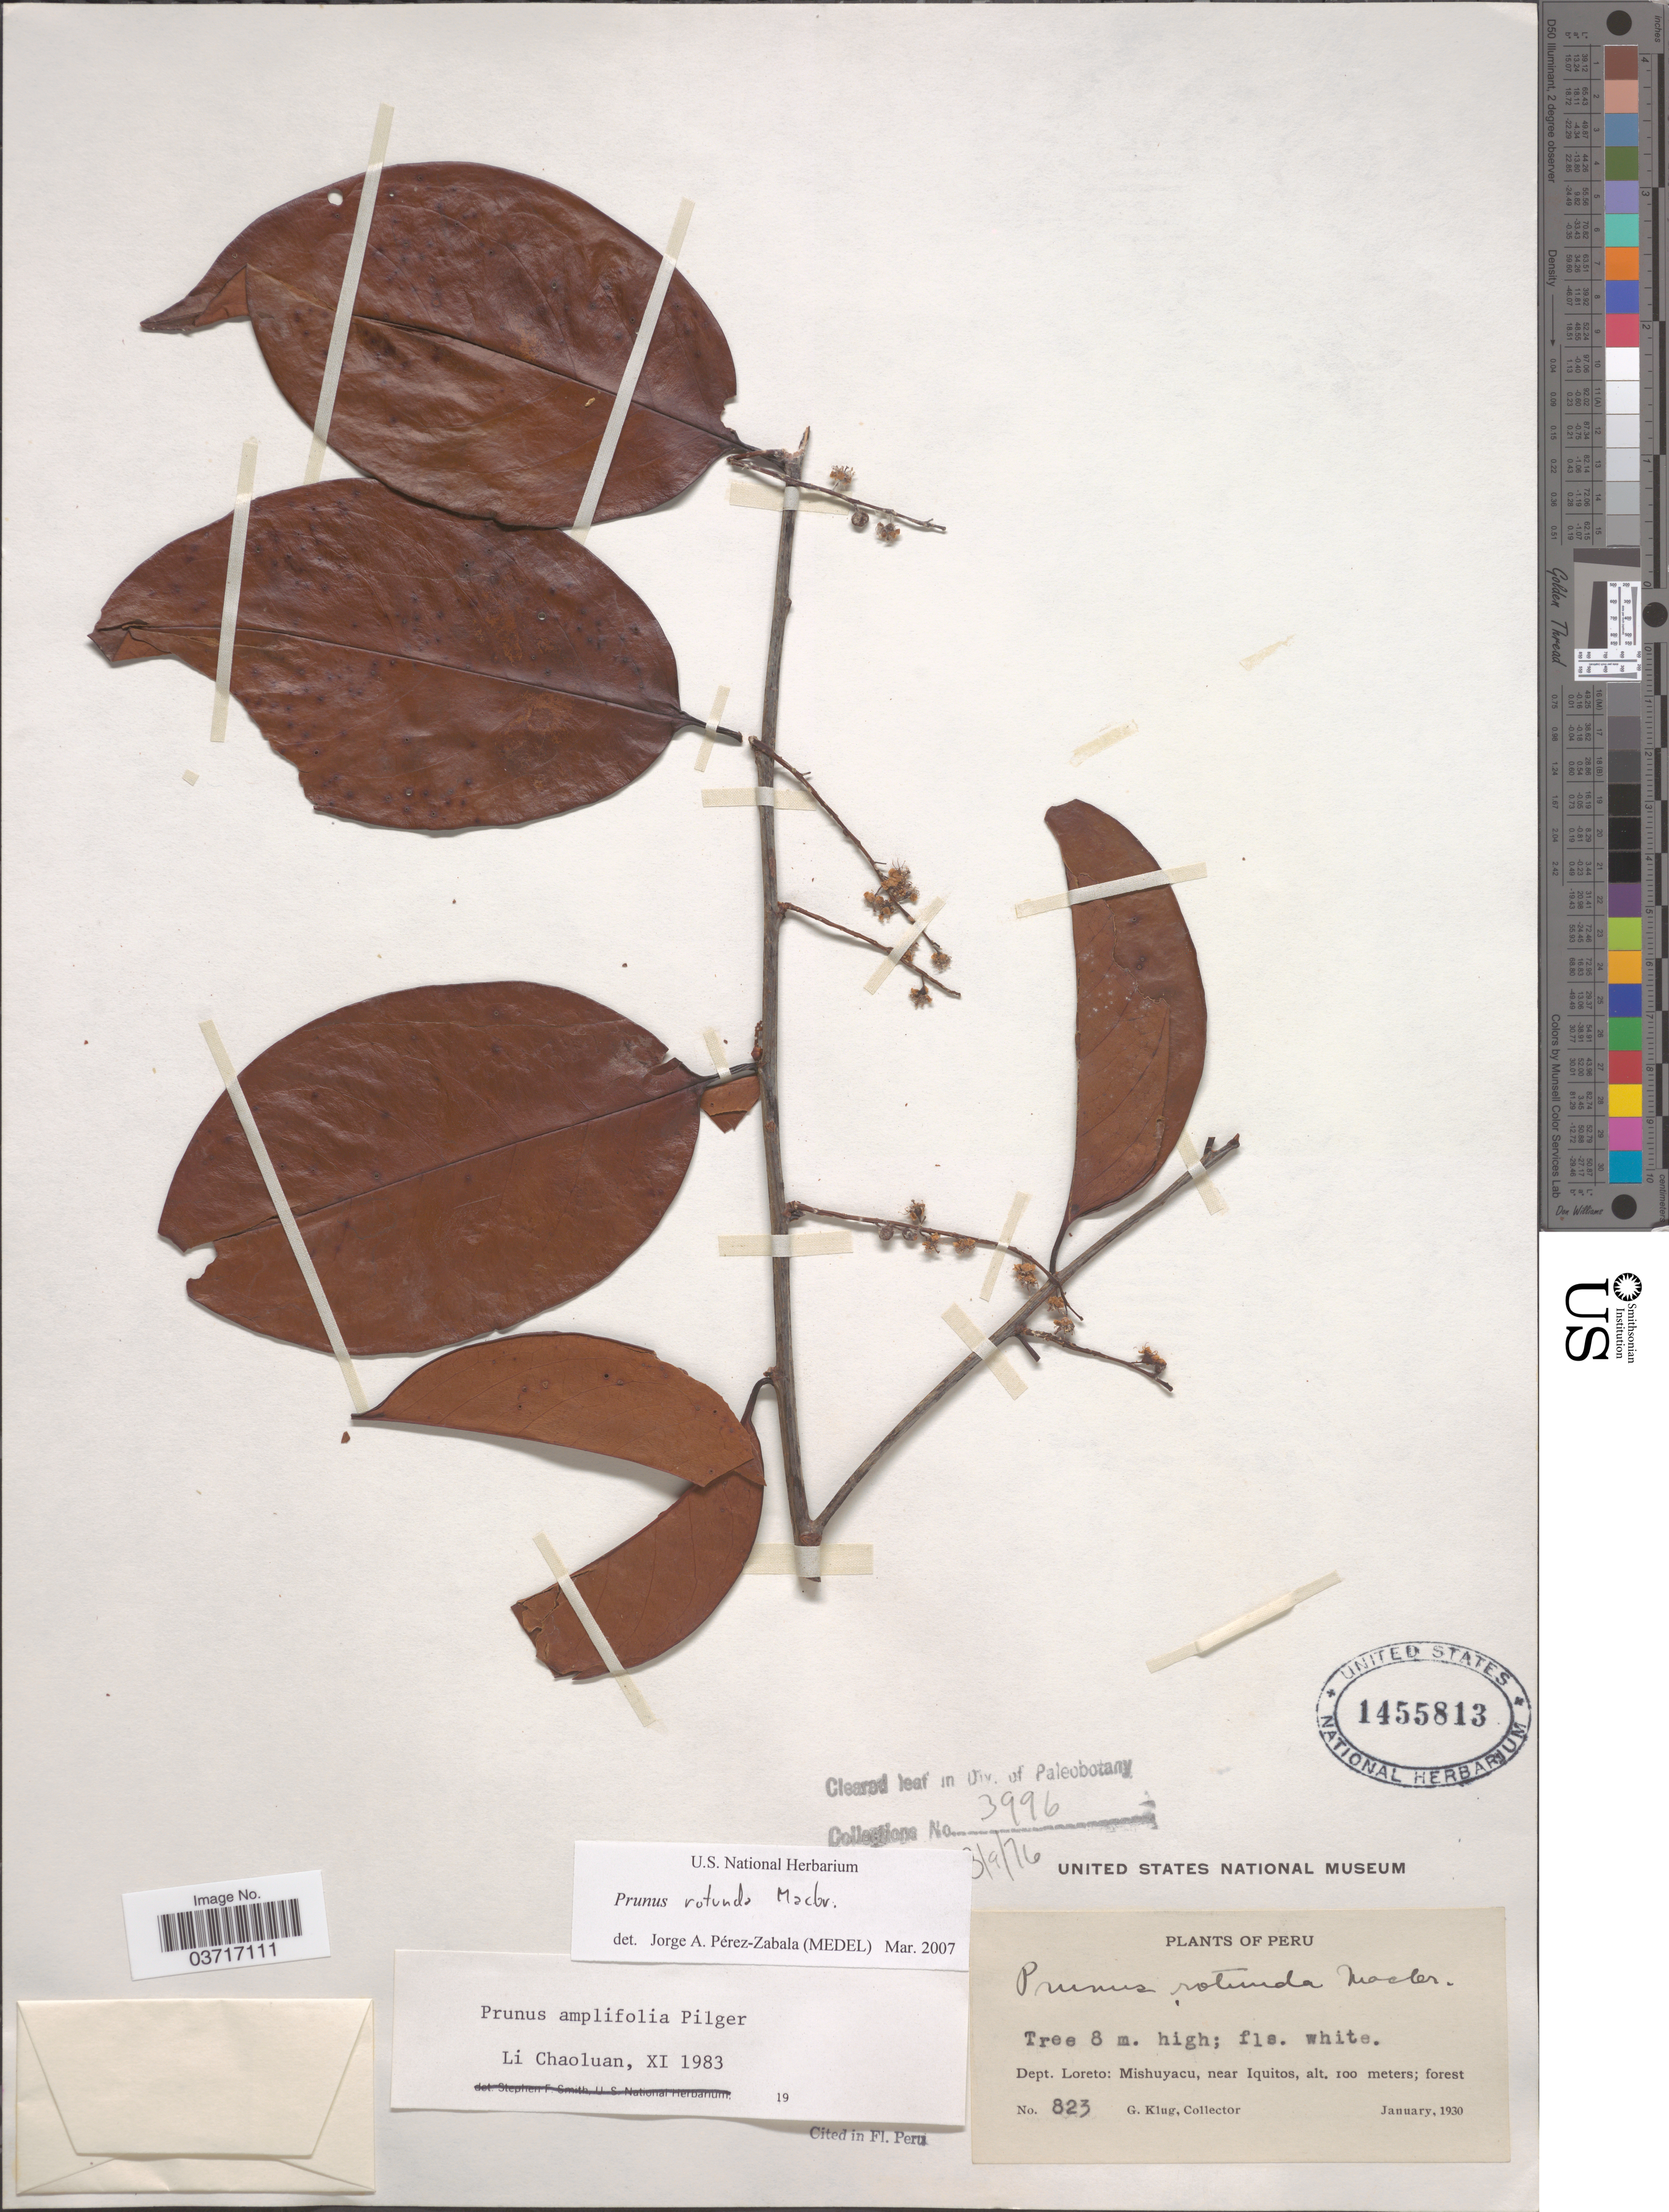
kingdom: Plantae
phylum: Tracheophyta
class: Magnoliopsida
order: Rosales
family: Rosaceae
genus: Prunus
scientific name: Prunus rotunda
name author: J.F. Macbr.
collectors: G. Klug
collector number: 823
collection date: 1930-01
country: Peru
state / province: Loreto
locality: Dept. Loreto: Mishuyacu, near Iquitos.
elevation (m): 100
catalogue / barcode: US 1455813